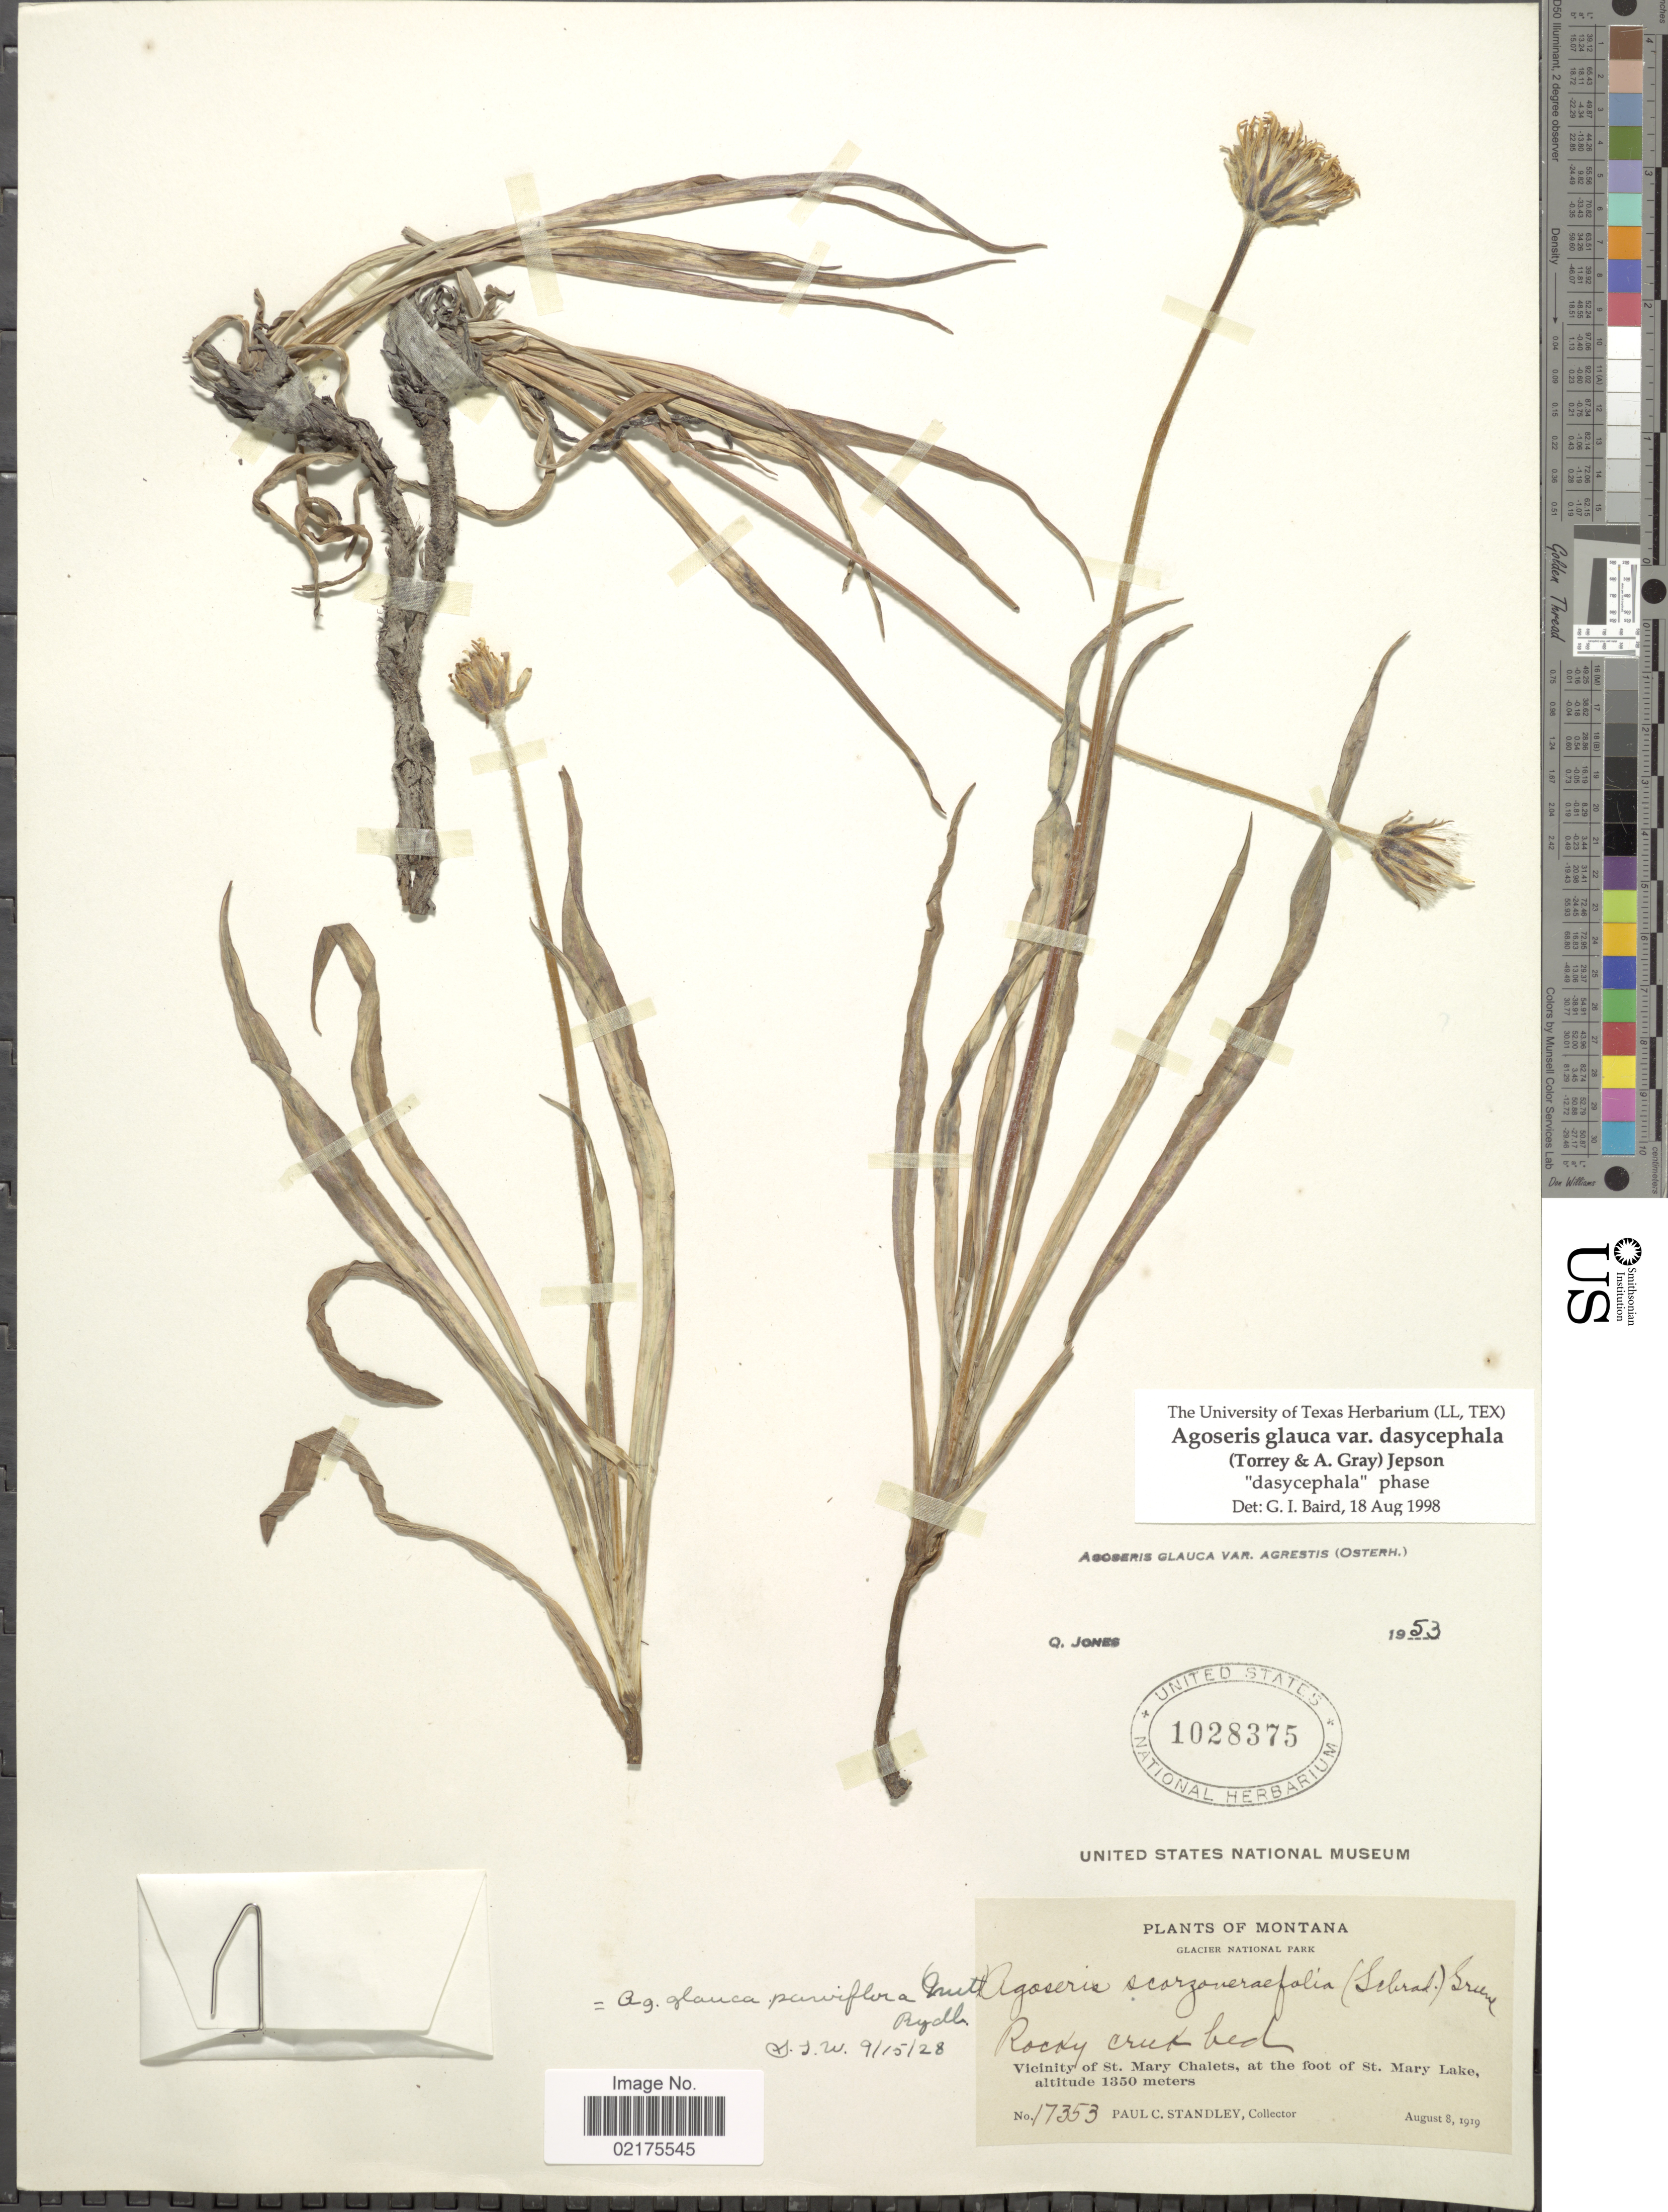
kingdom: Plantae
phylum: Tracheophyta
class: Magnoliopsida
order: Asterales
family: Asteraceae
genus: Agoseris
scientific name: Agoseris glauca var. dasycephala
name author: (Torr. & A. Gray) Jeps.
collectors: P. C. Standley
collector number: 17353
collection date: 1919-08-08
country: United States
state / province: Montana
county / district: Glacier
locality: Glacier National Park, Rocky Creek bed, Vicinity of St. Mary Chalets, at the foot of St. Mary Lake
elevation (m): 1350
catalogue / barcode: US 1028375